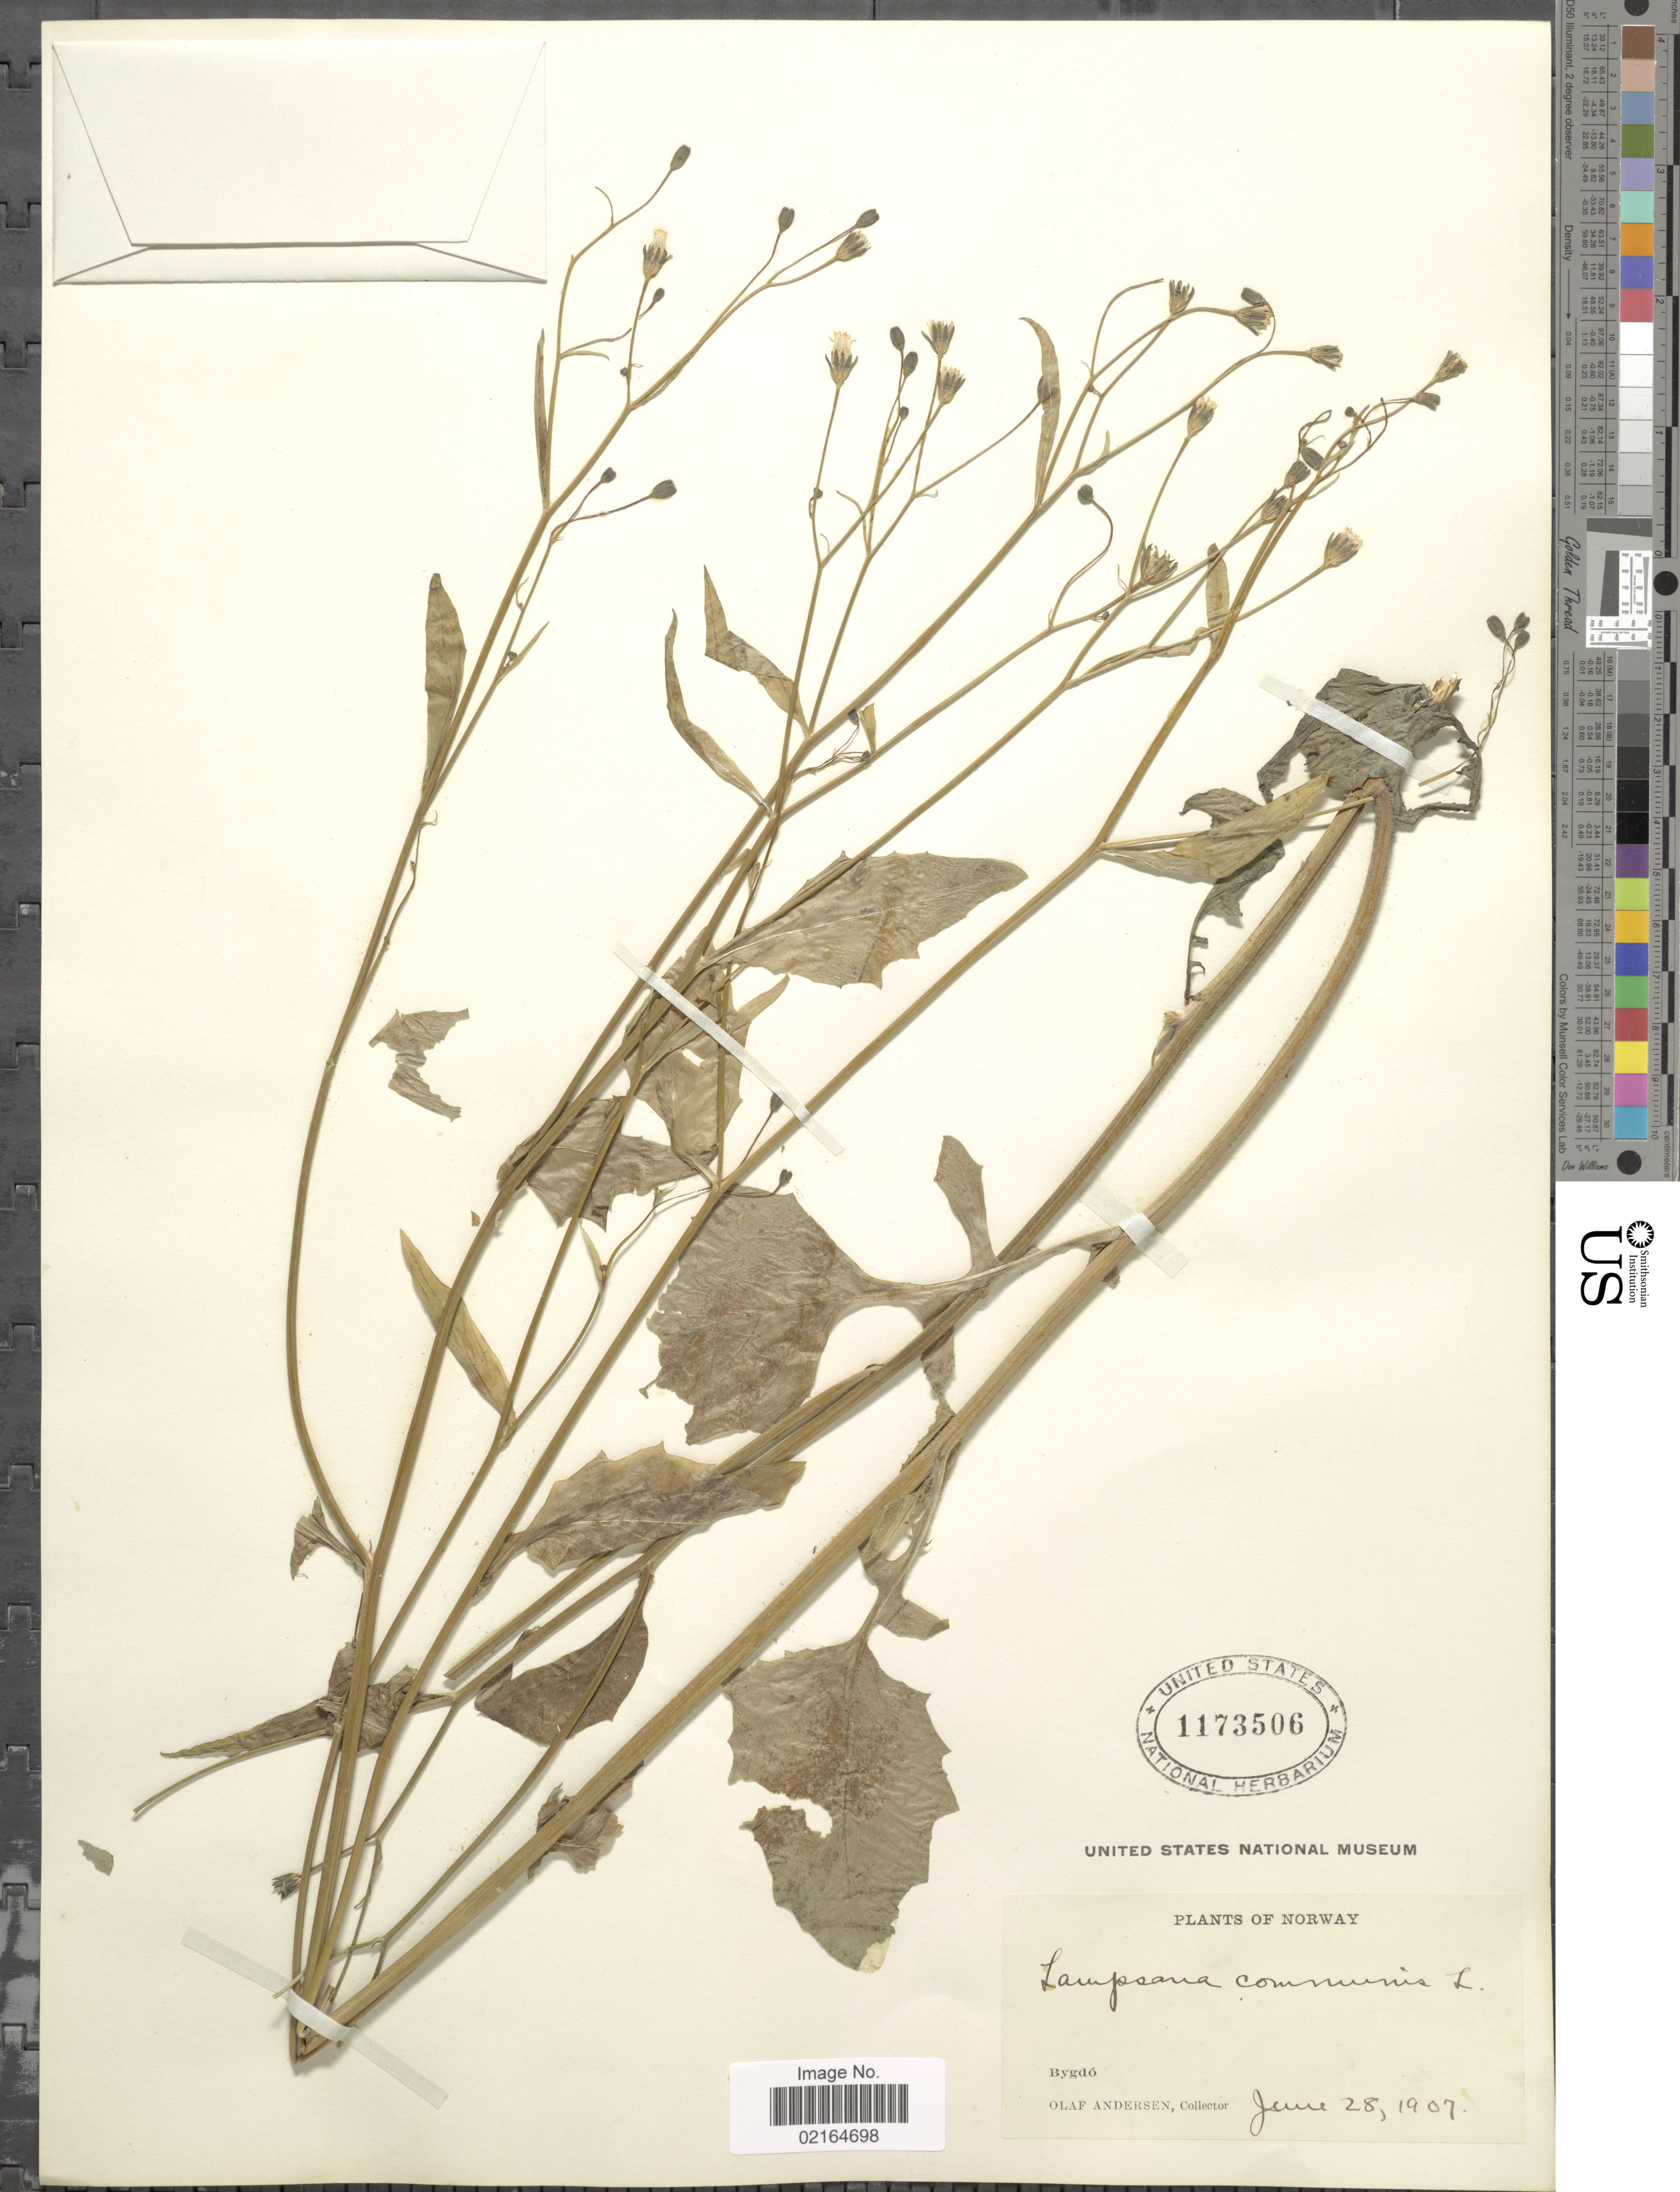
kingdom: Plantae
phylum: Tracheophyta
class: Magnoliopsida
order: Asterales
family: Asteraceae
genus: Lapsana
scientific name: Lapsana communis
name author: L.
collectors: O. Andersen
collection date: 1907-06-28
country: Norway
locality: Bygdó.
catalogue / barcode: US 1173506